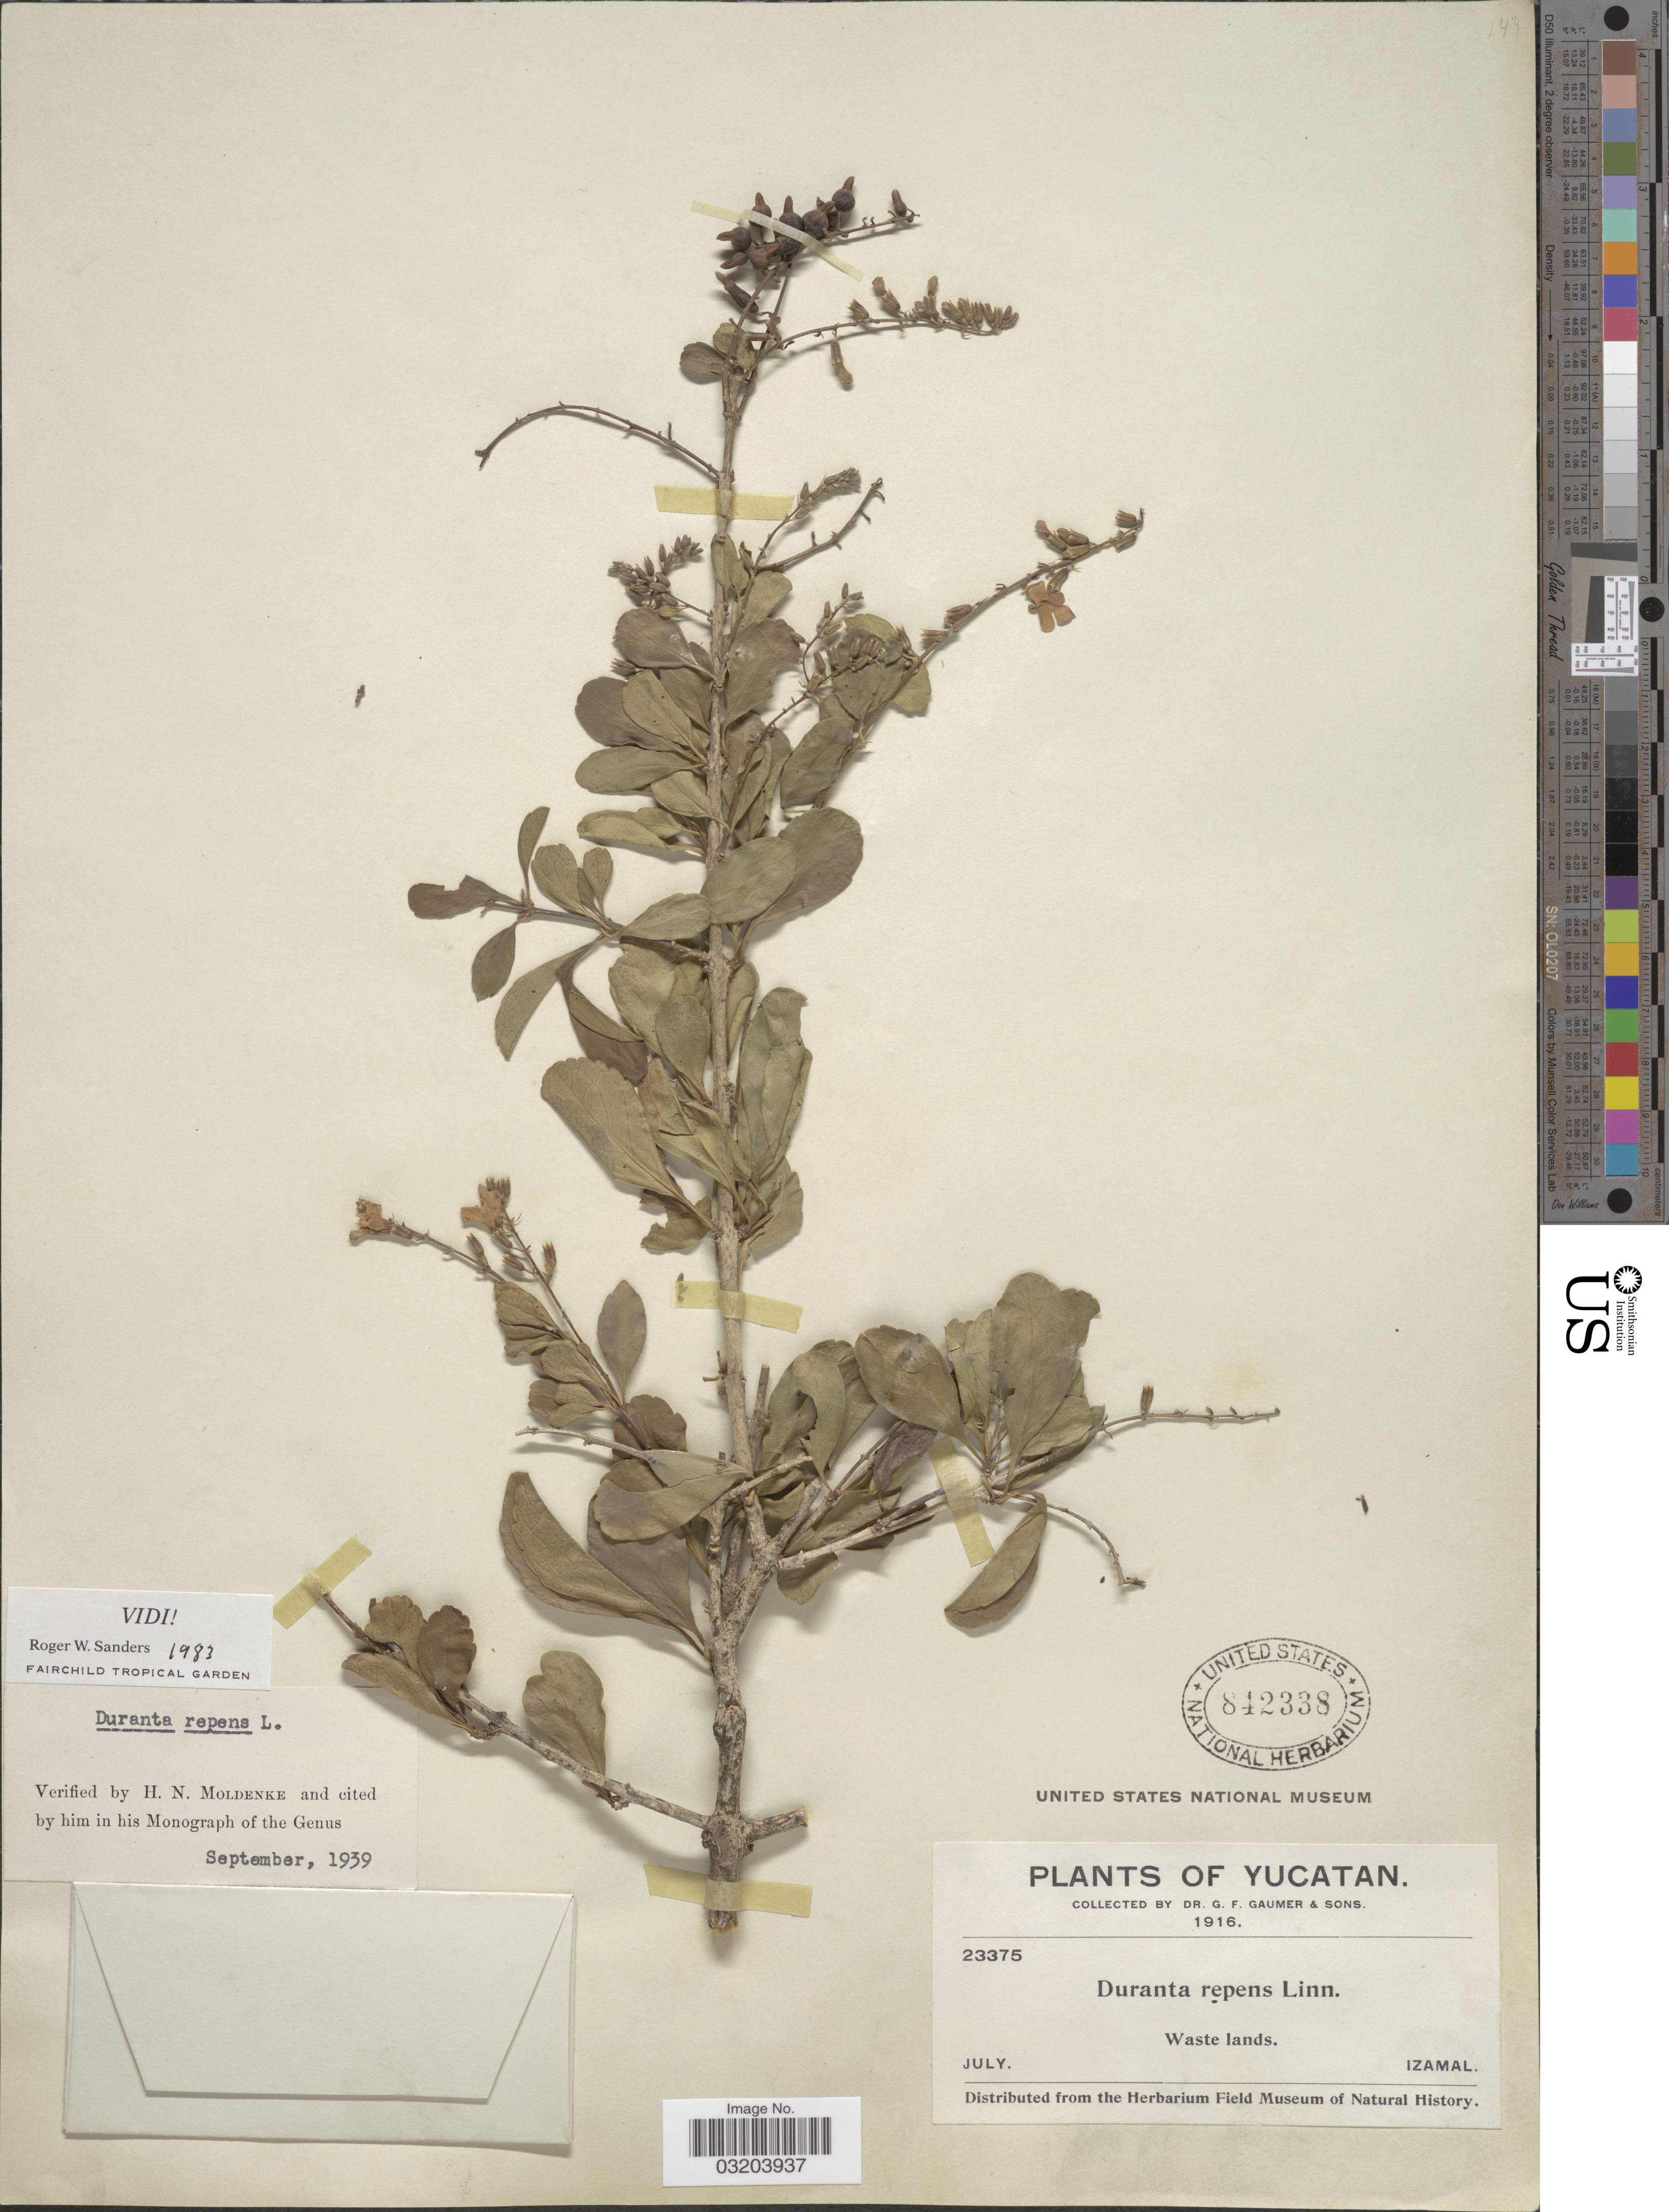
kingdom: Plantae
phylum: Tracheophyta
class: Magnoliopsida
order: Lamiales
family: Verbenaceae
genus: Duranta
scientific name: Duranta erecta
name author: L.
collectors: G. F. Gaumer & Sons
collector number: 23375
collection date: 1916-07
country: Mexico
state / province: Yucatán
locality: Izamal.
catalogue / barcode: US 842338